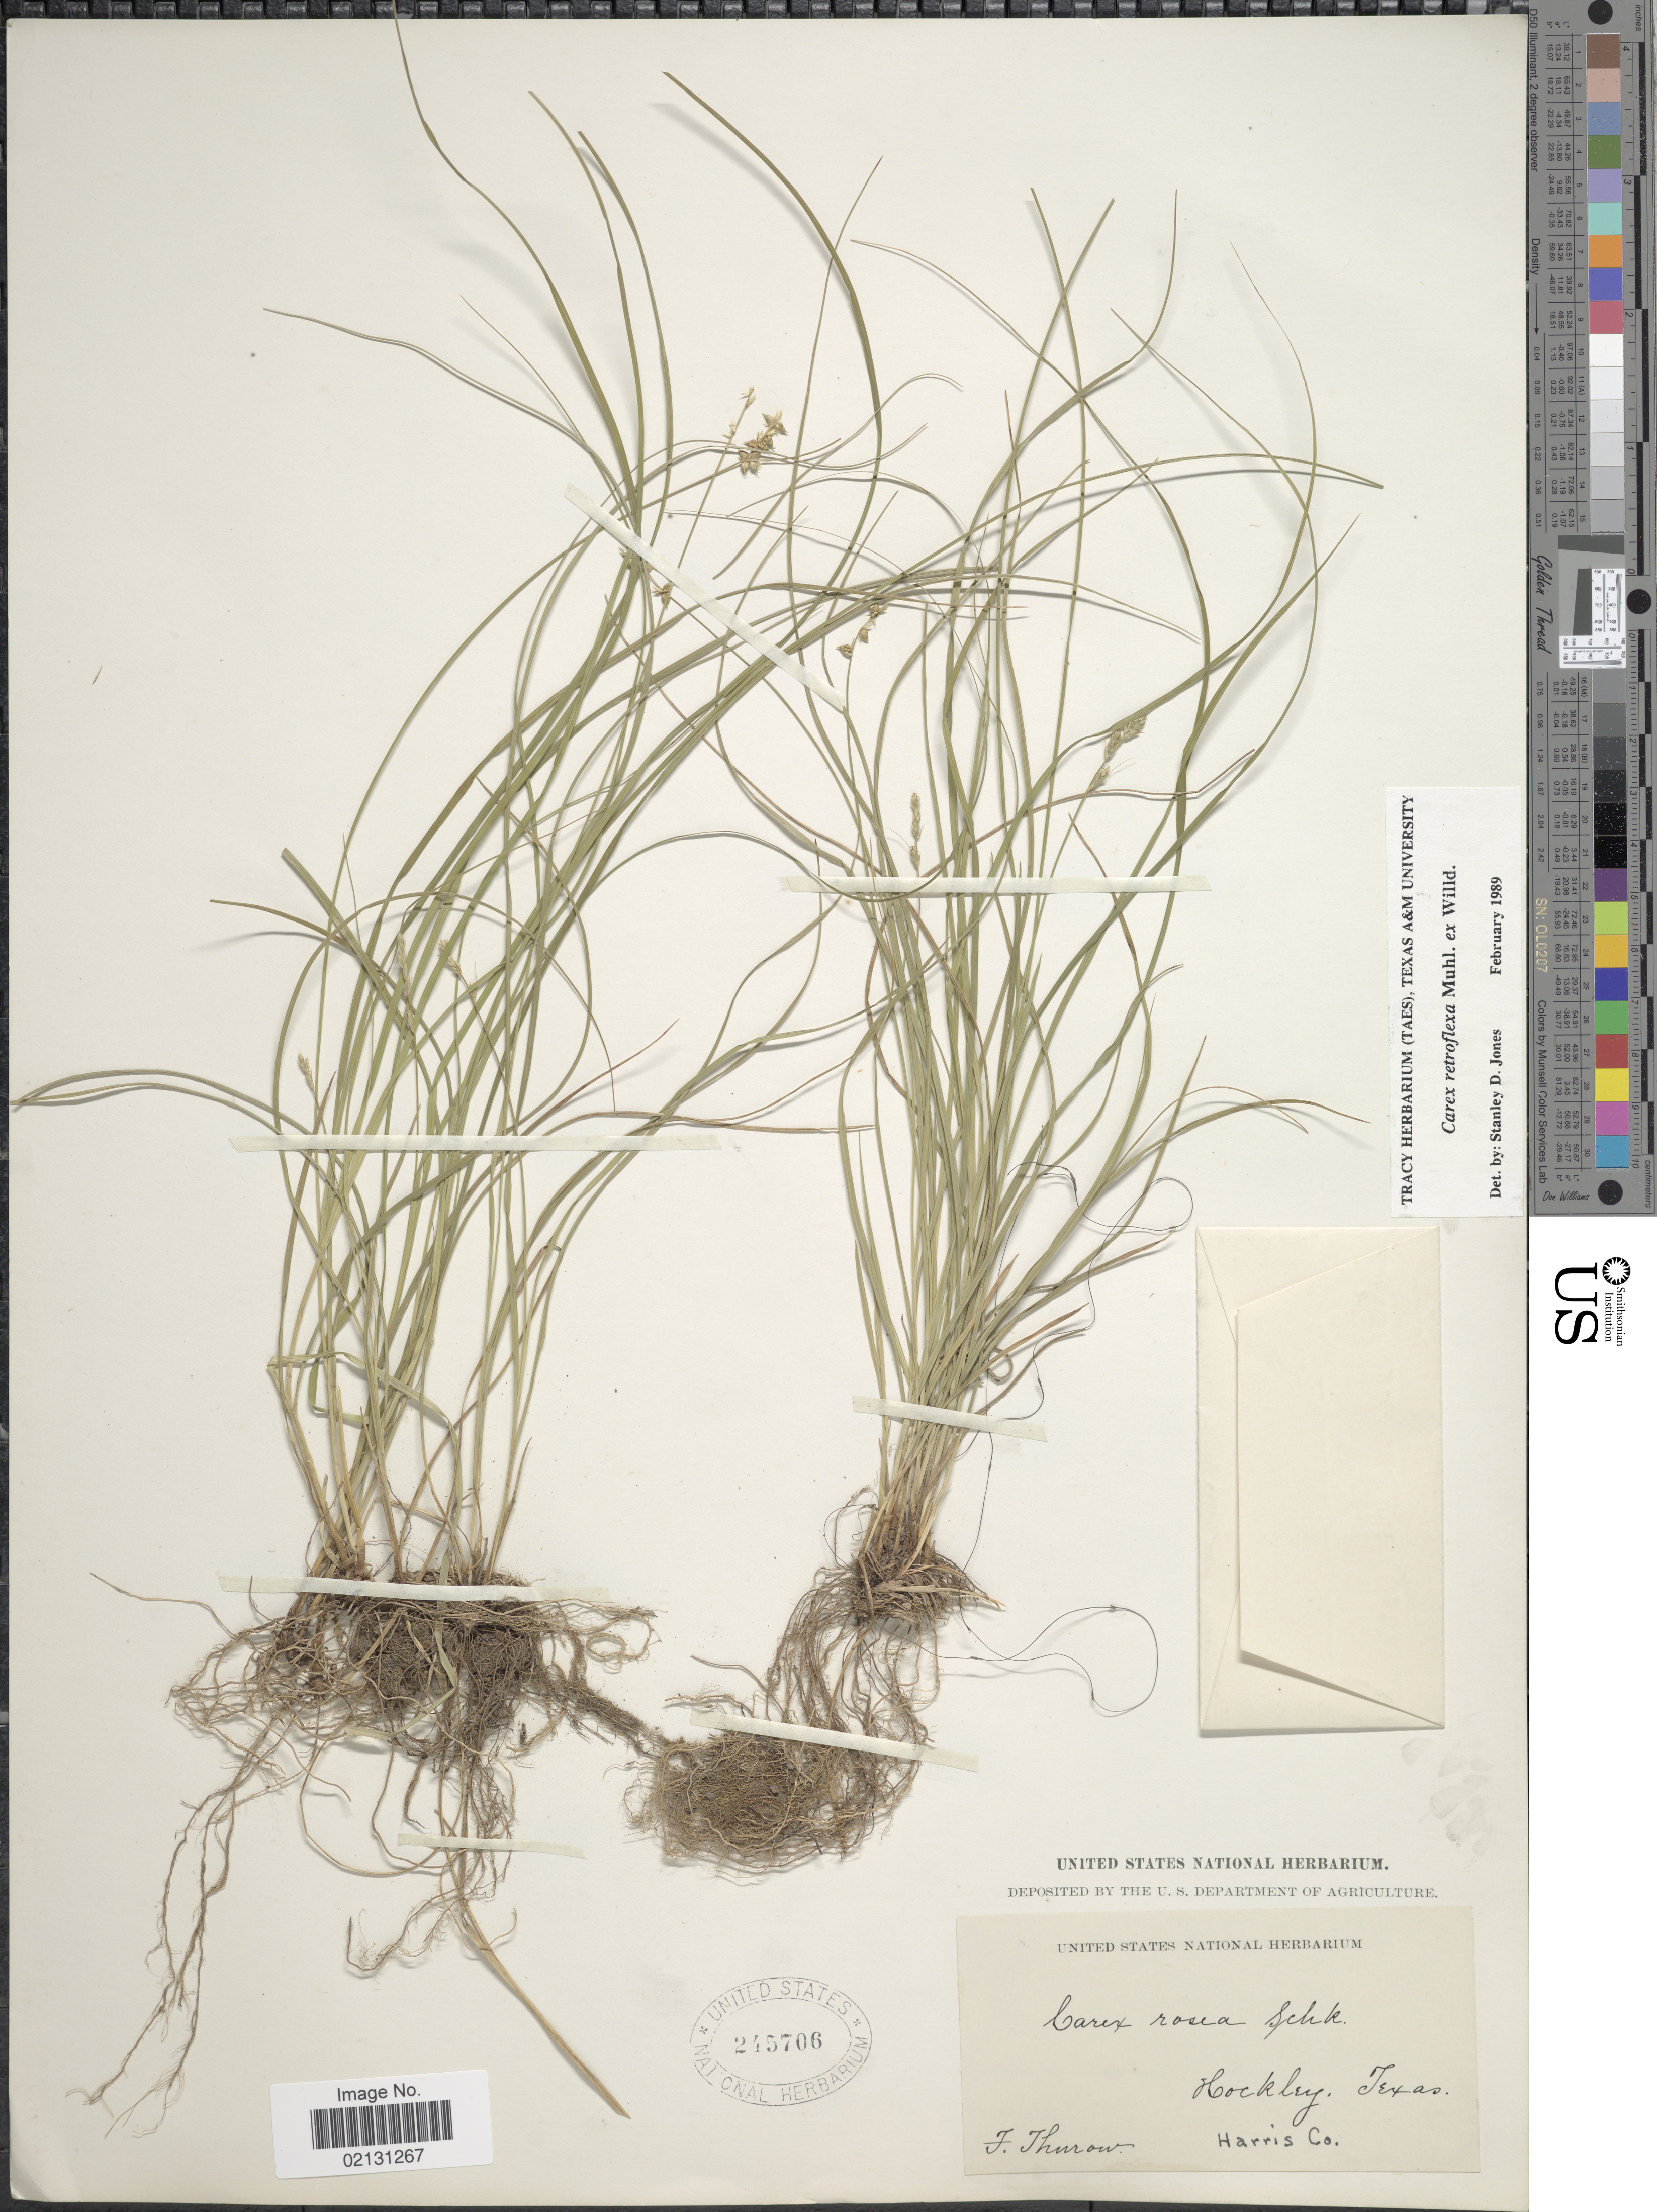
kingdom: Plantae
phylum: Tracheophyta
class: Liliopsida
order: Poales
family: Cyperaceae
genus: Carex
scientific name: Carex retroflexa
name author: Muhl. ex Willd.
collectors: F. W. Thurow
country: United States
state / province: Texas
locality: Hockley, Harris Co.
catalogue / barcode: US 245706